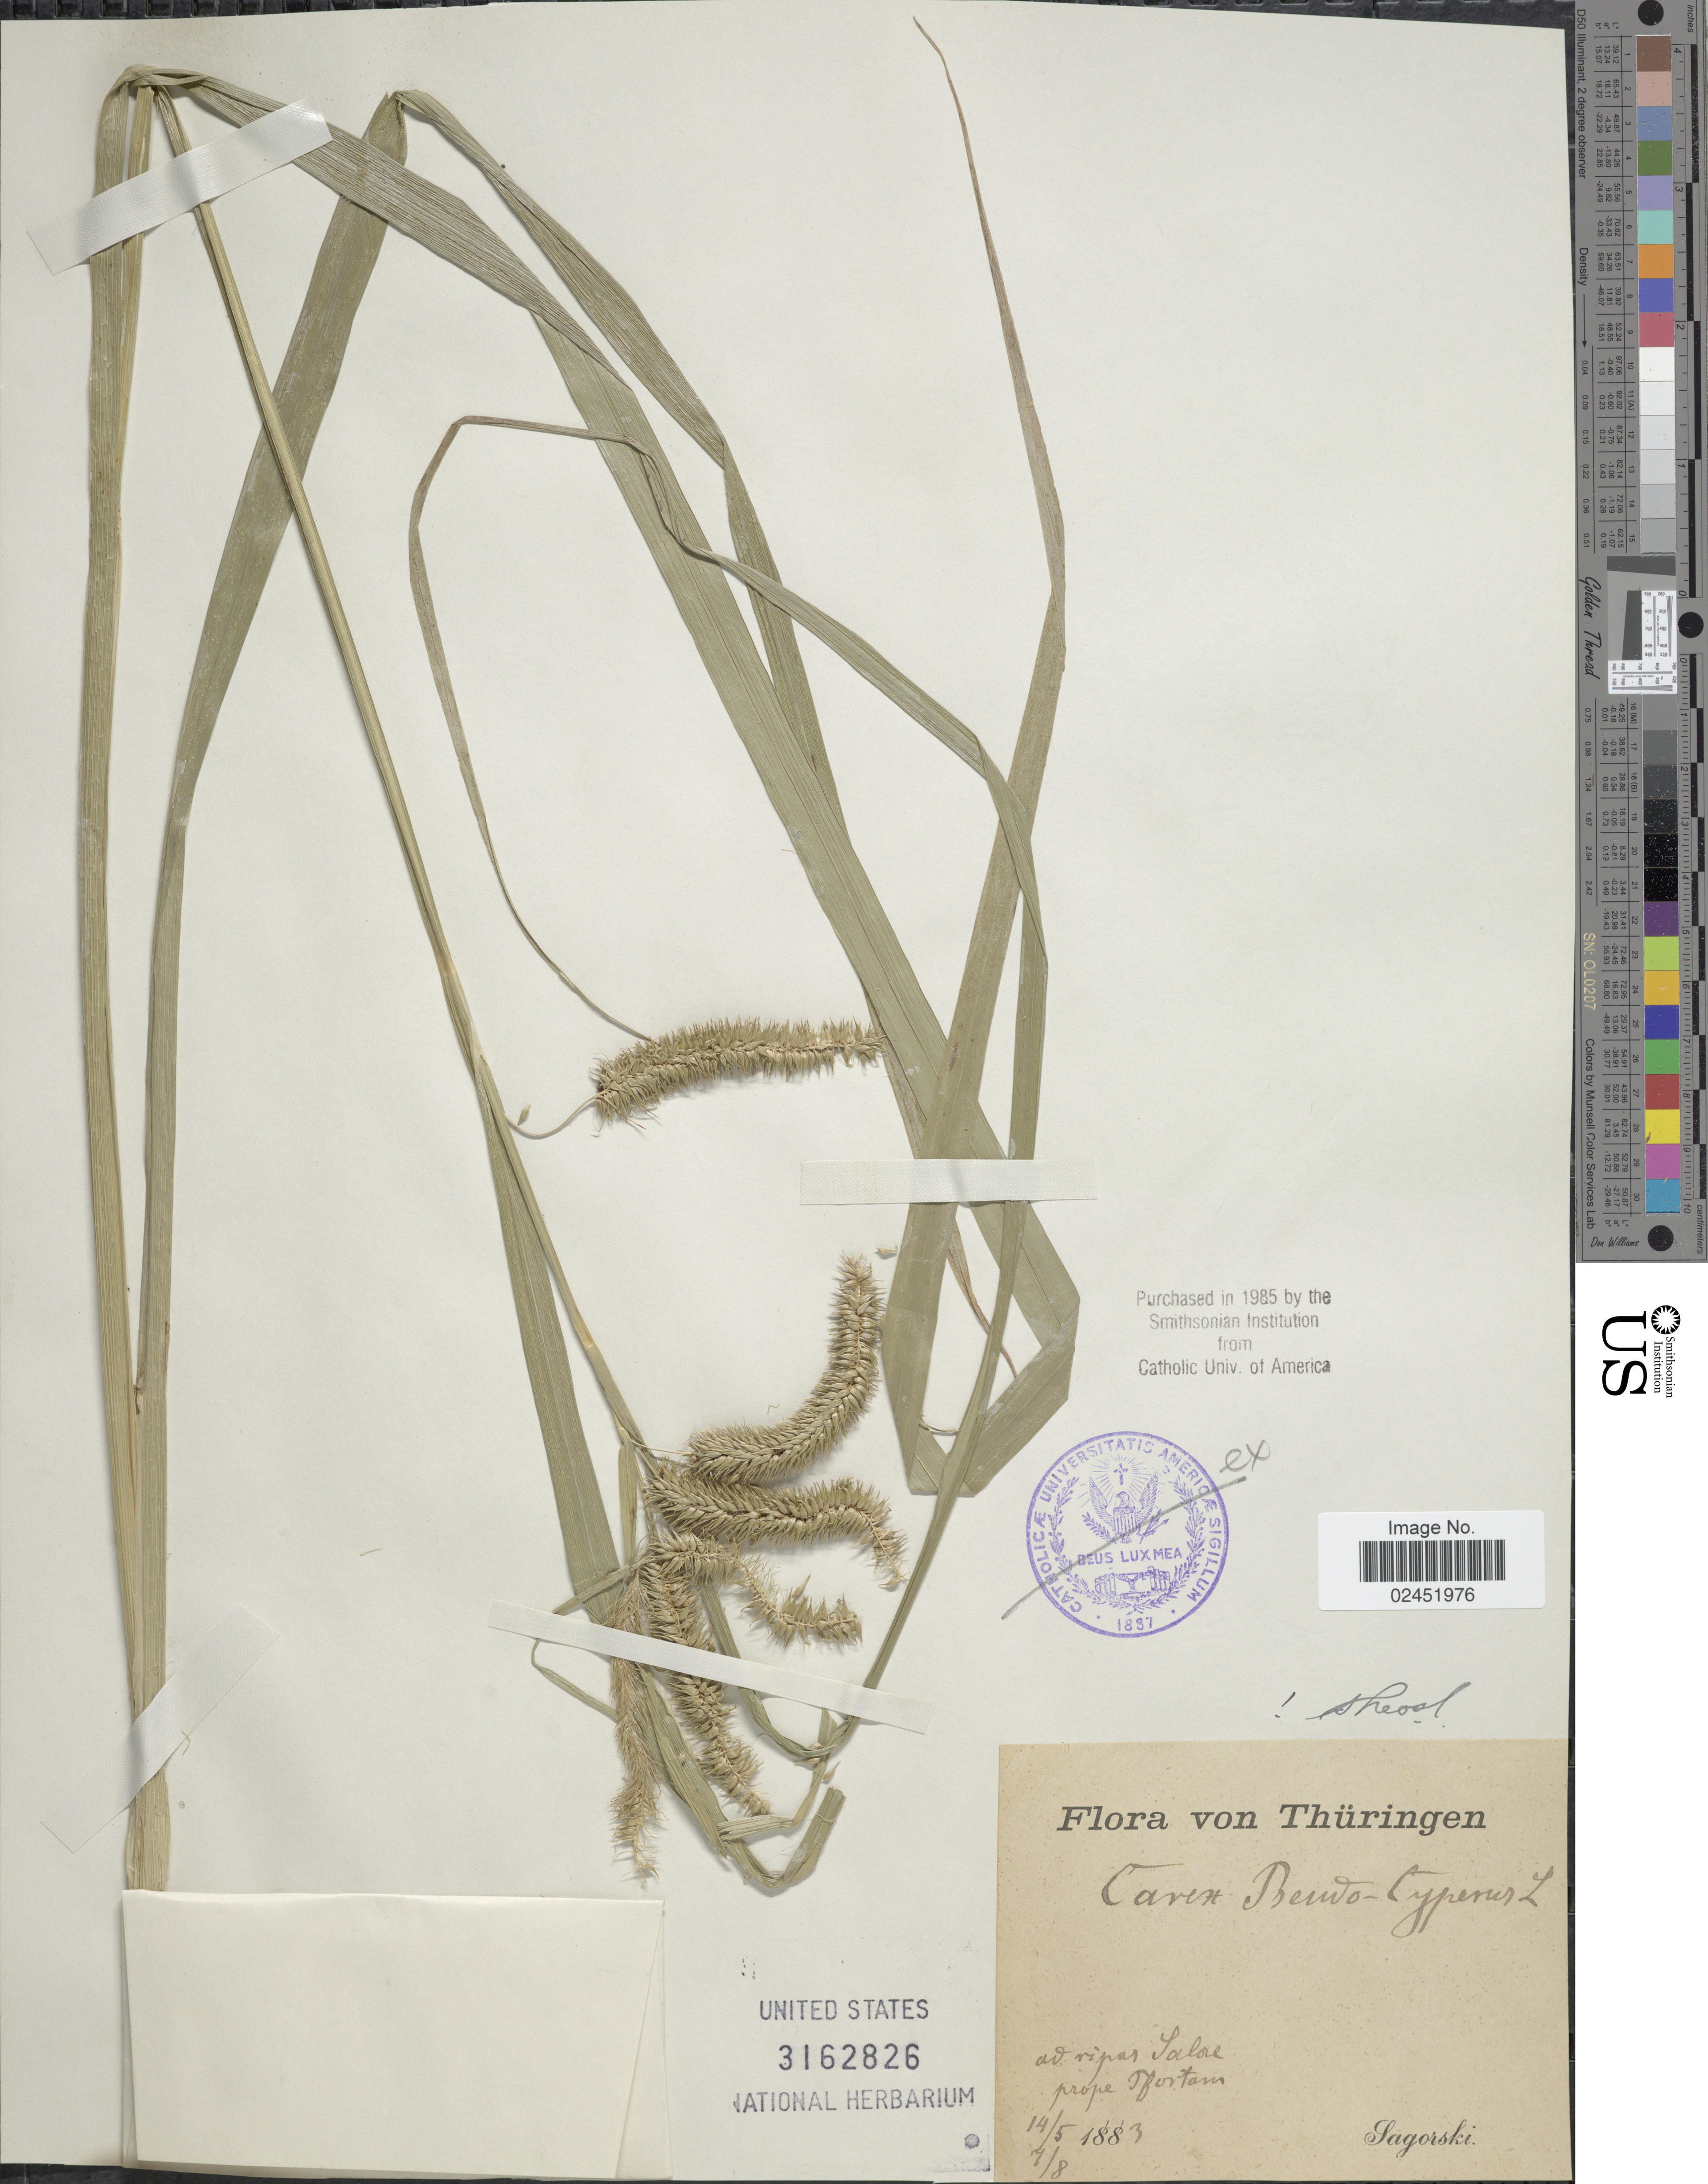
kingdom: Plantae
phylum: Tracheophyta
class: Liliopsida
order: Poales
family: Cyperaceae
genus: Carex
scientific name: Carex pseudocyperus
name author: L.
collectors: -. Sagorski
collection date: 1883-05-14/1883-08-07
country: Germany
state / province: Thuringia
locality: Ad ripas Salore prope Thortam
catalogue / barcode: US 3162826